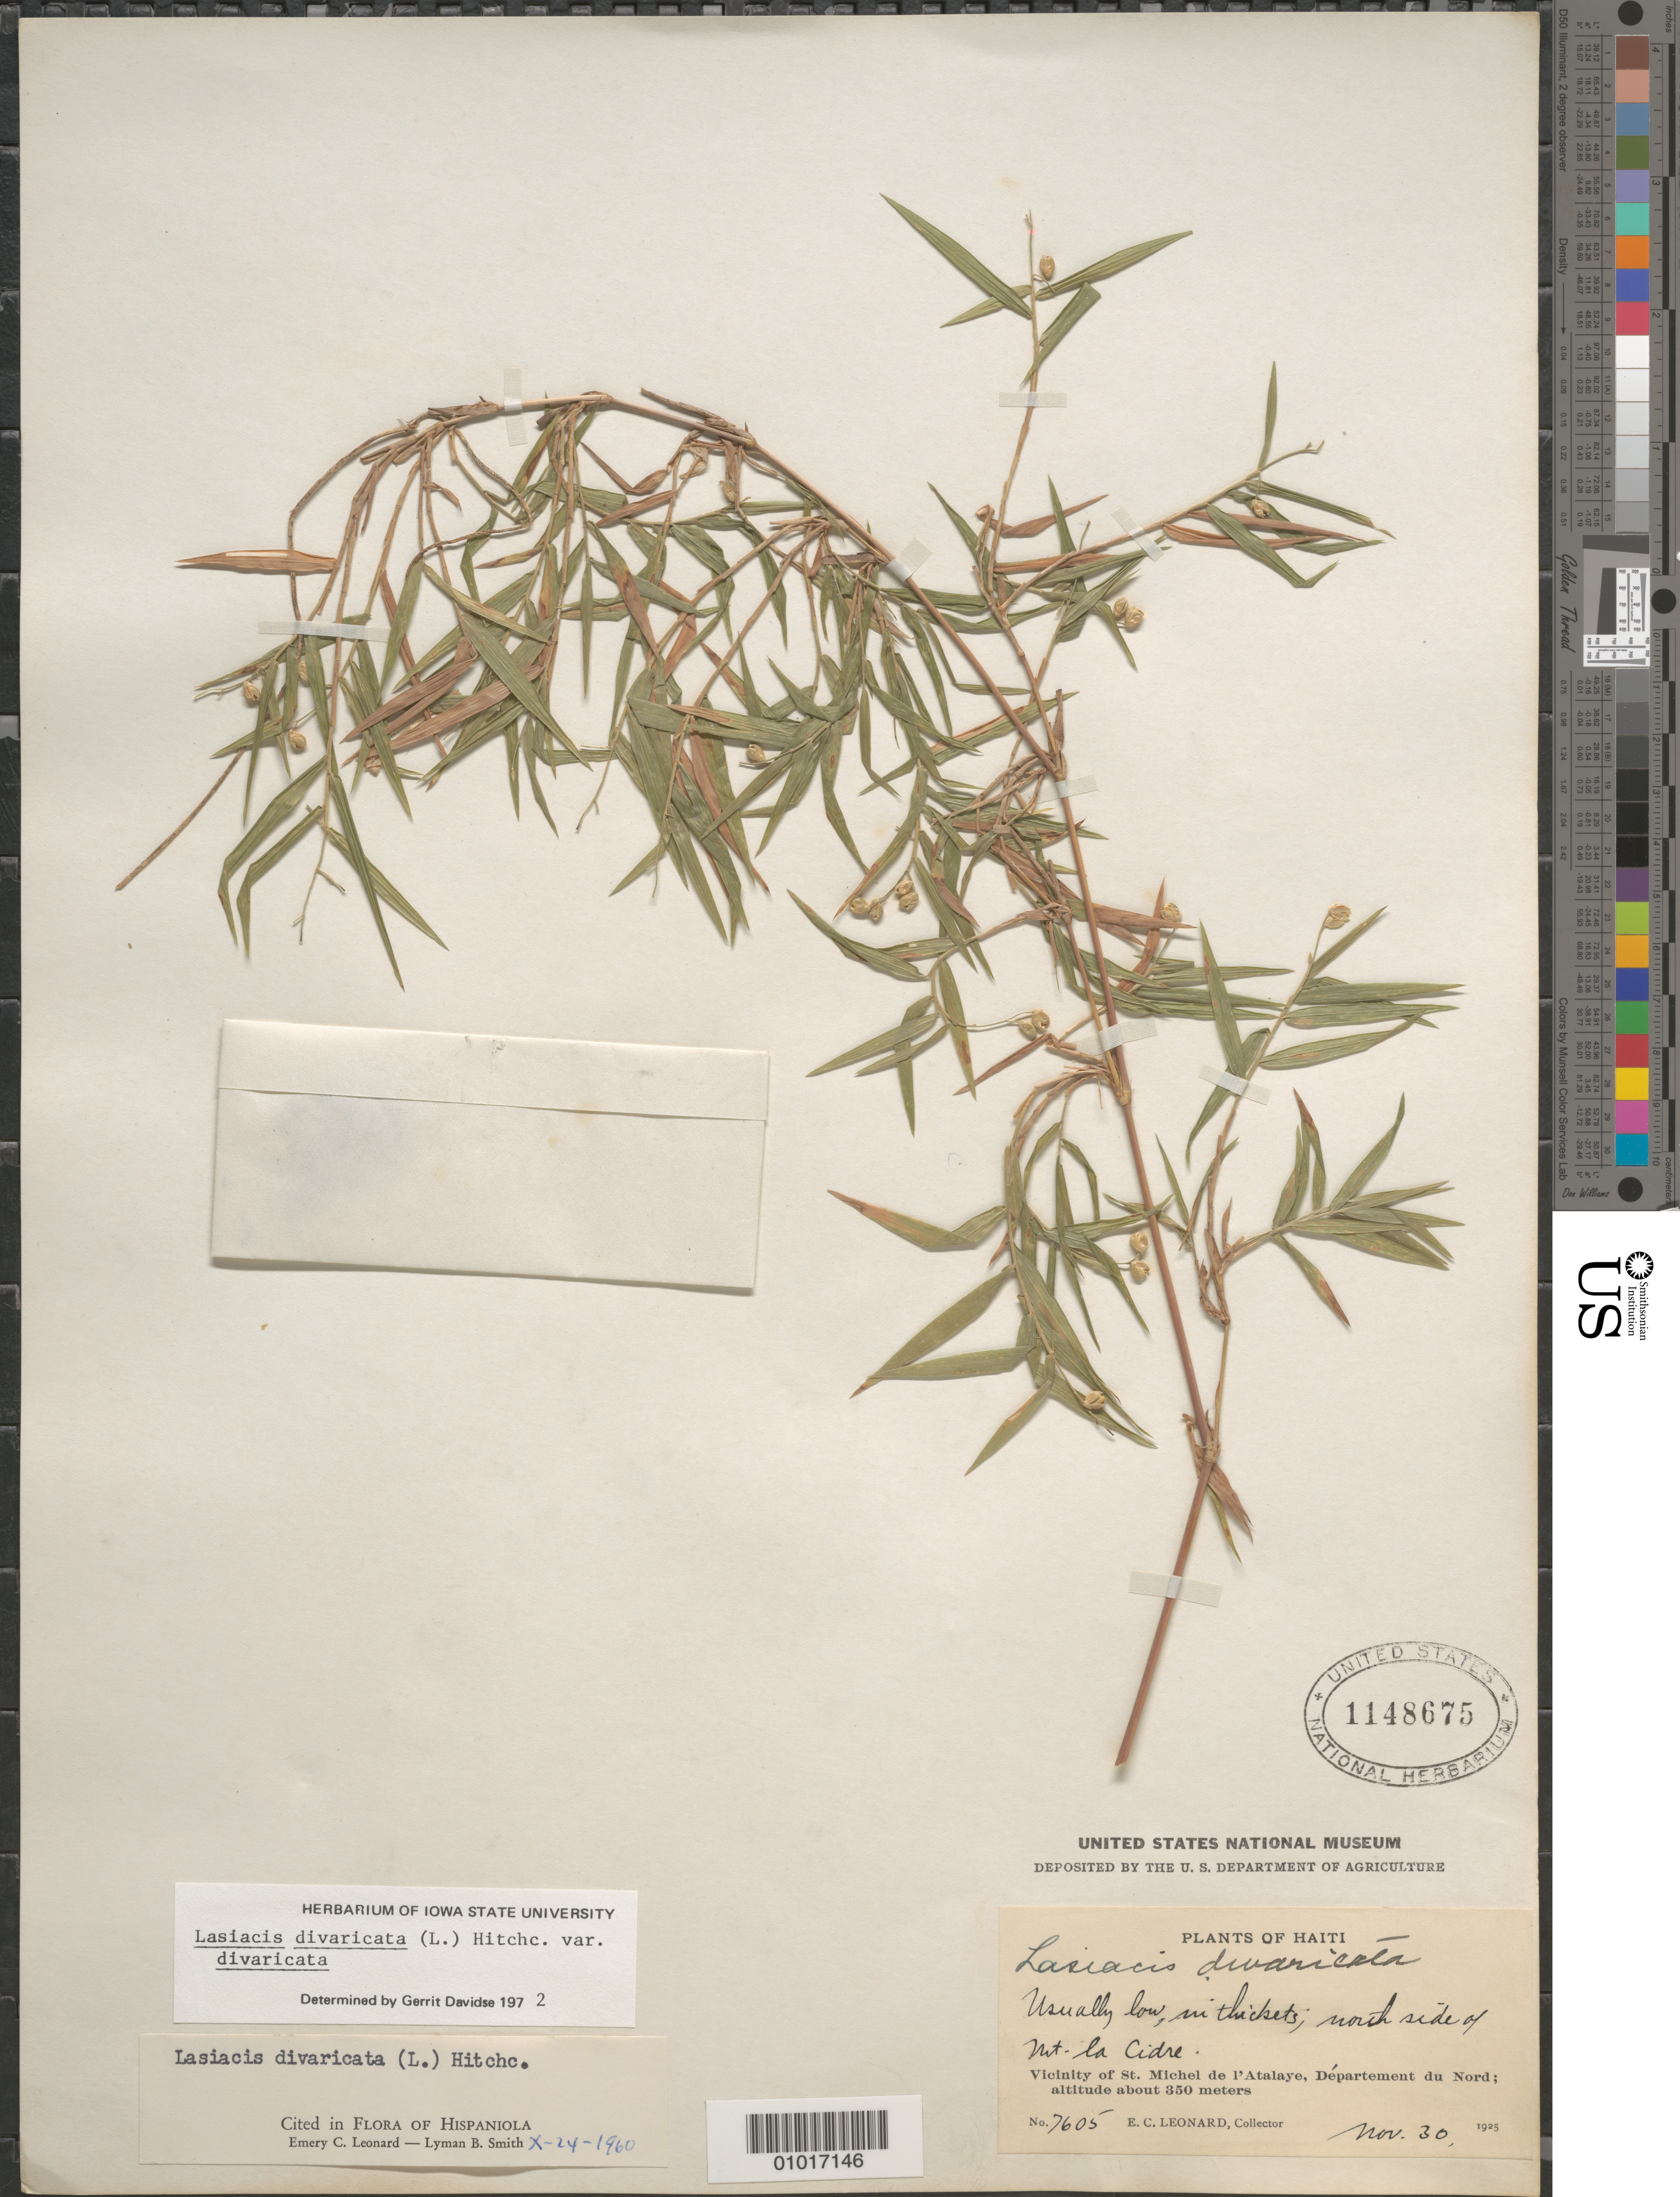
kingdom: Plantae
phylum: Tracheophyta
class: Liliopsida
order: Poales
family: Poaceae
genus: Lasiacis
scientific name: Lasiacis divaricata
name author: (L.) Hitchc.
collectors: E. C. Leonard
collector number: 7605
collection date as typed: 30 Nov 1925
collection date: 1925-11-30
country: Haiti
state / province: Nord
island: Hispaniola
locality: Vicinity of St. Michel de I'Atalaye, Department du Nord, North side of Mt. Cidre.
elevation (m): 350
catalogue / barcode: US 1148675